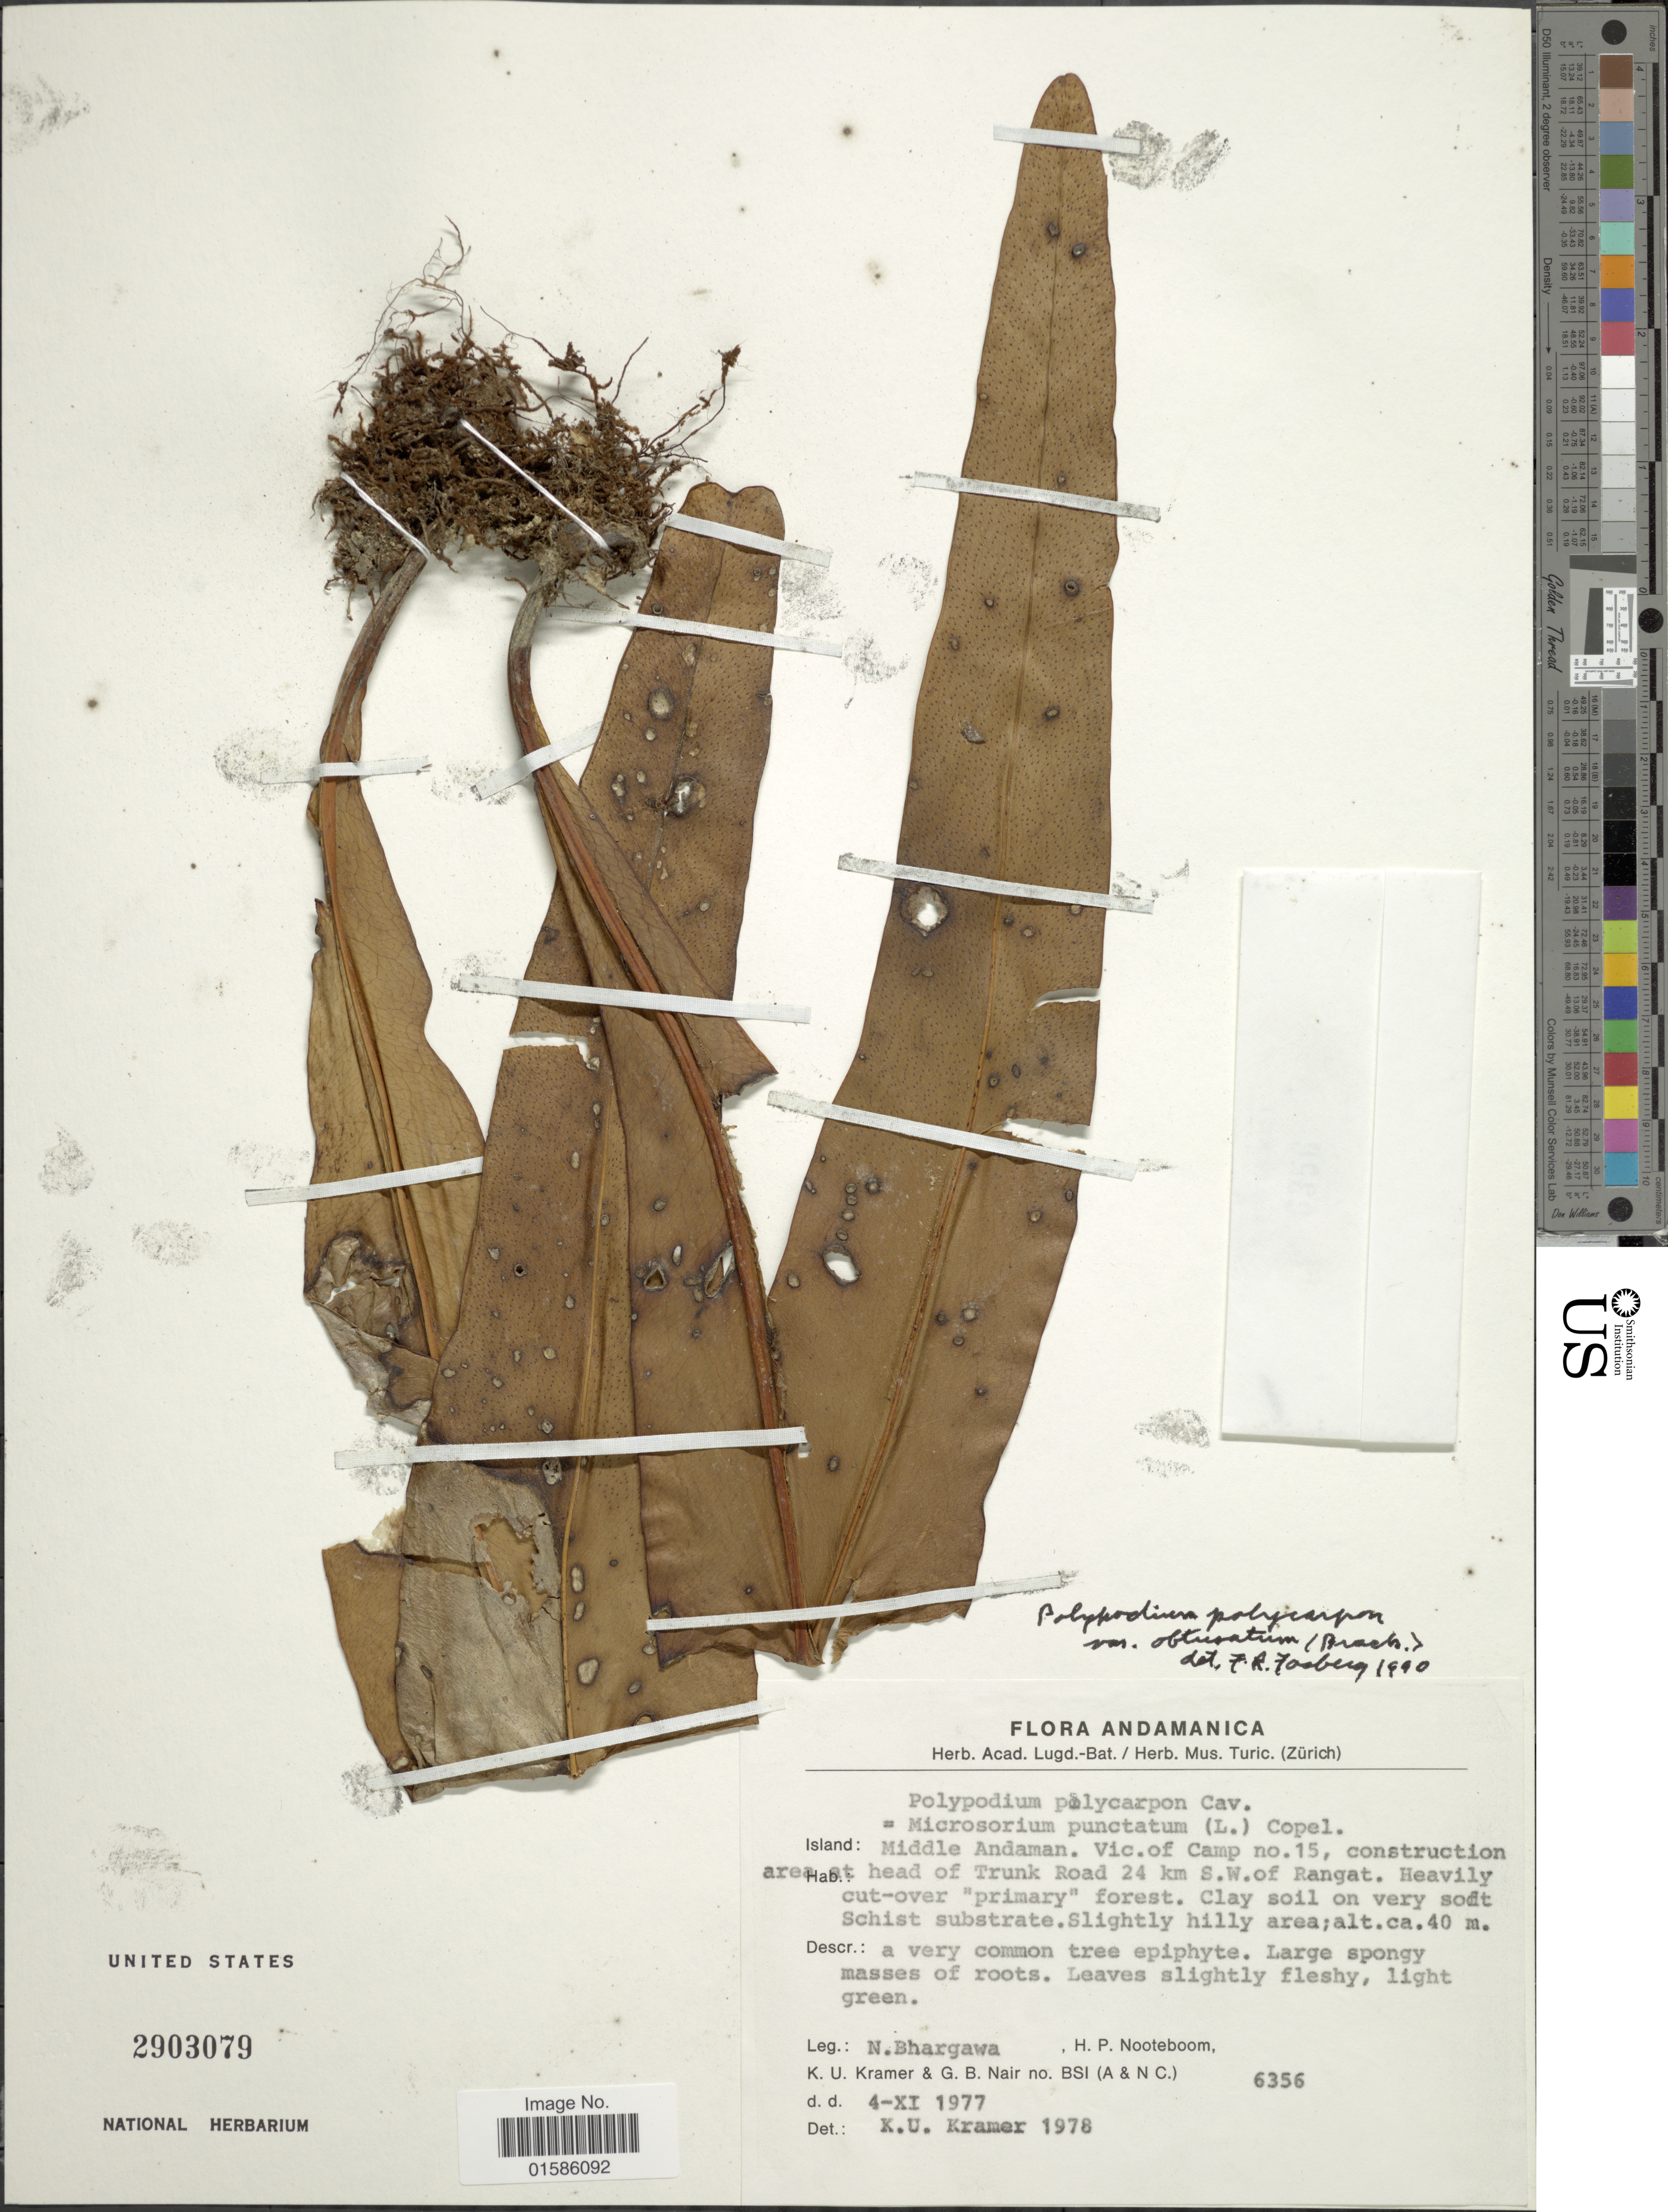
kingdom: Plantae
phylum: Tracheophyta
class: Polypodiopsida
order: Polypodiales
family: Polypodiaceae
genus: Microsorum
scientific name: Microsorum punctatum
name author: (L.) Copel.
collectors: N. Bhargawa, H. P. Nooteboom, K. U. Kramer & G. Nair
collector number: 6365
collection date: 1977-11-04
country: India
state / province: Andaman and Nicobar Islands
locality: Middle Andaman. Vic. of Camp no 15, construction area st head of Trunk Road 24 km S.W. of Rangat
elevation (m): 40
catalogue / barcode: US 2903079